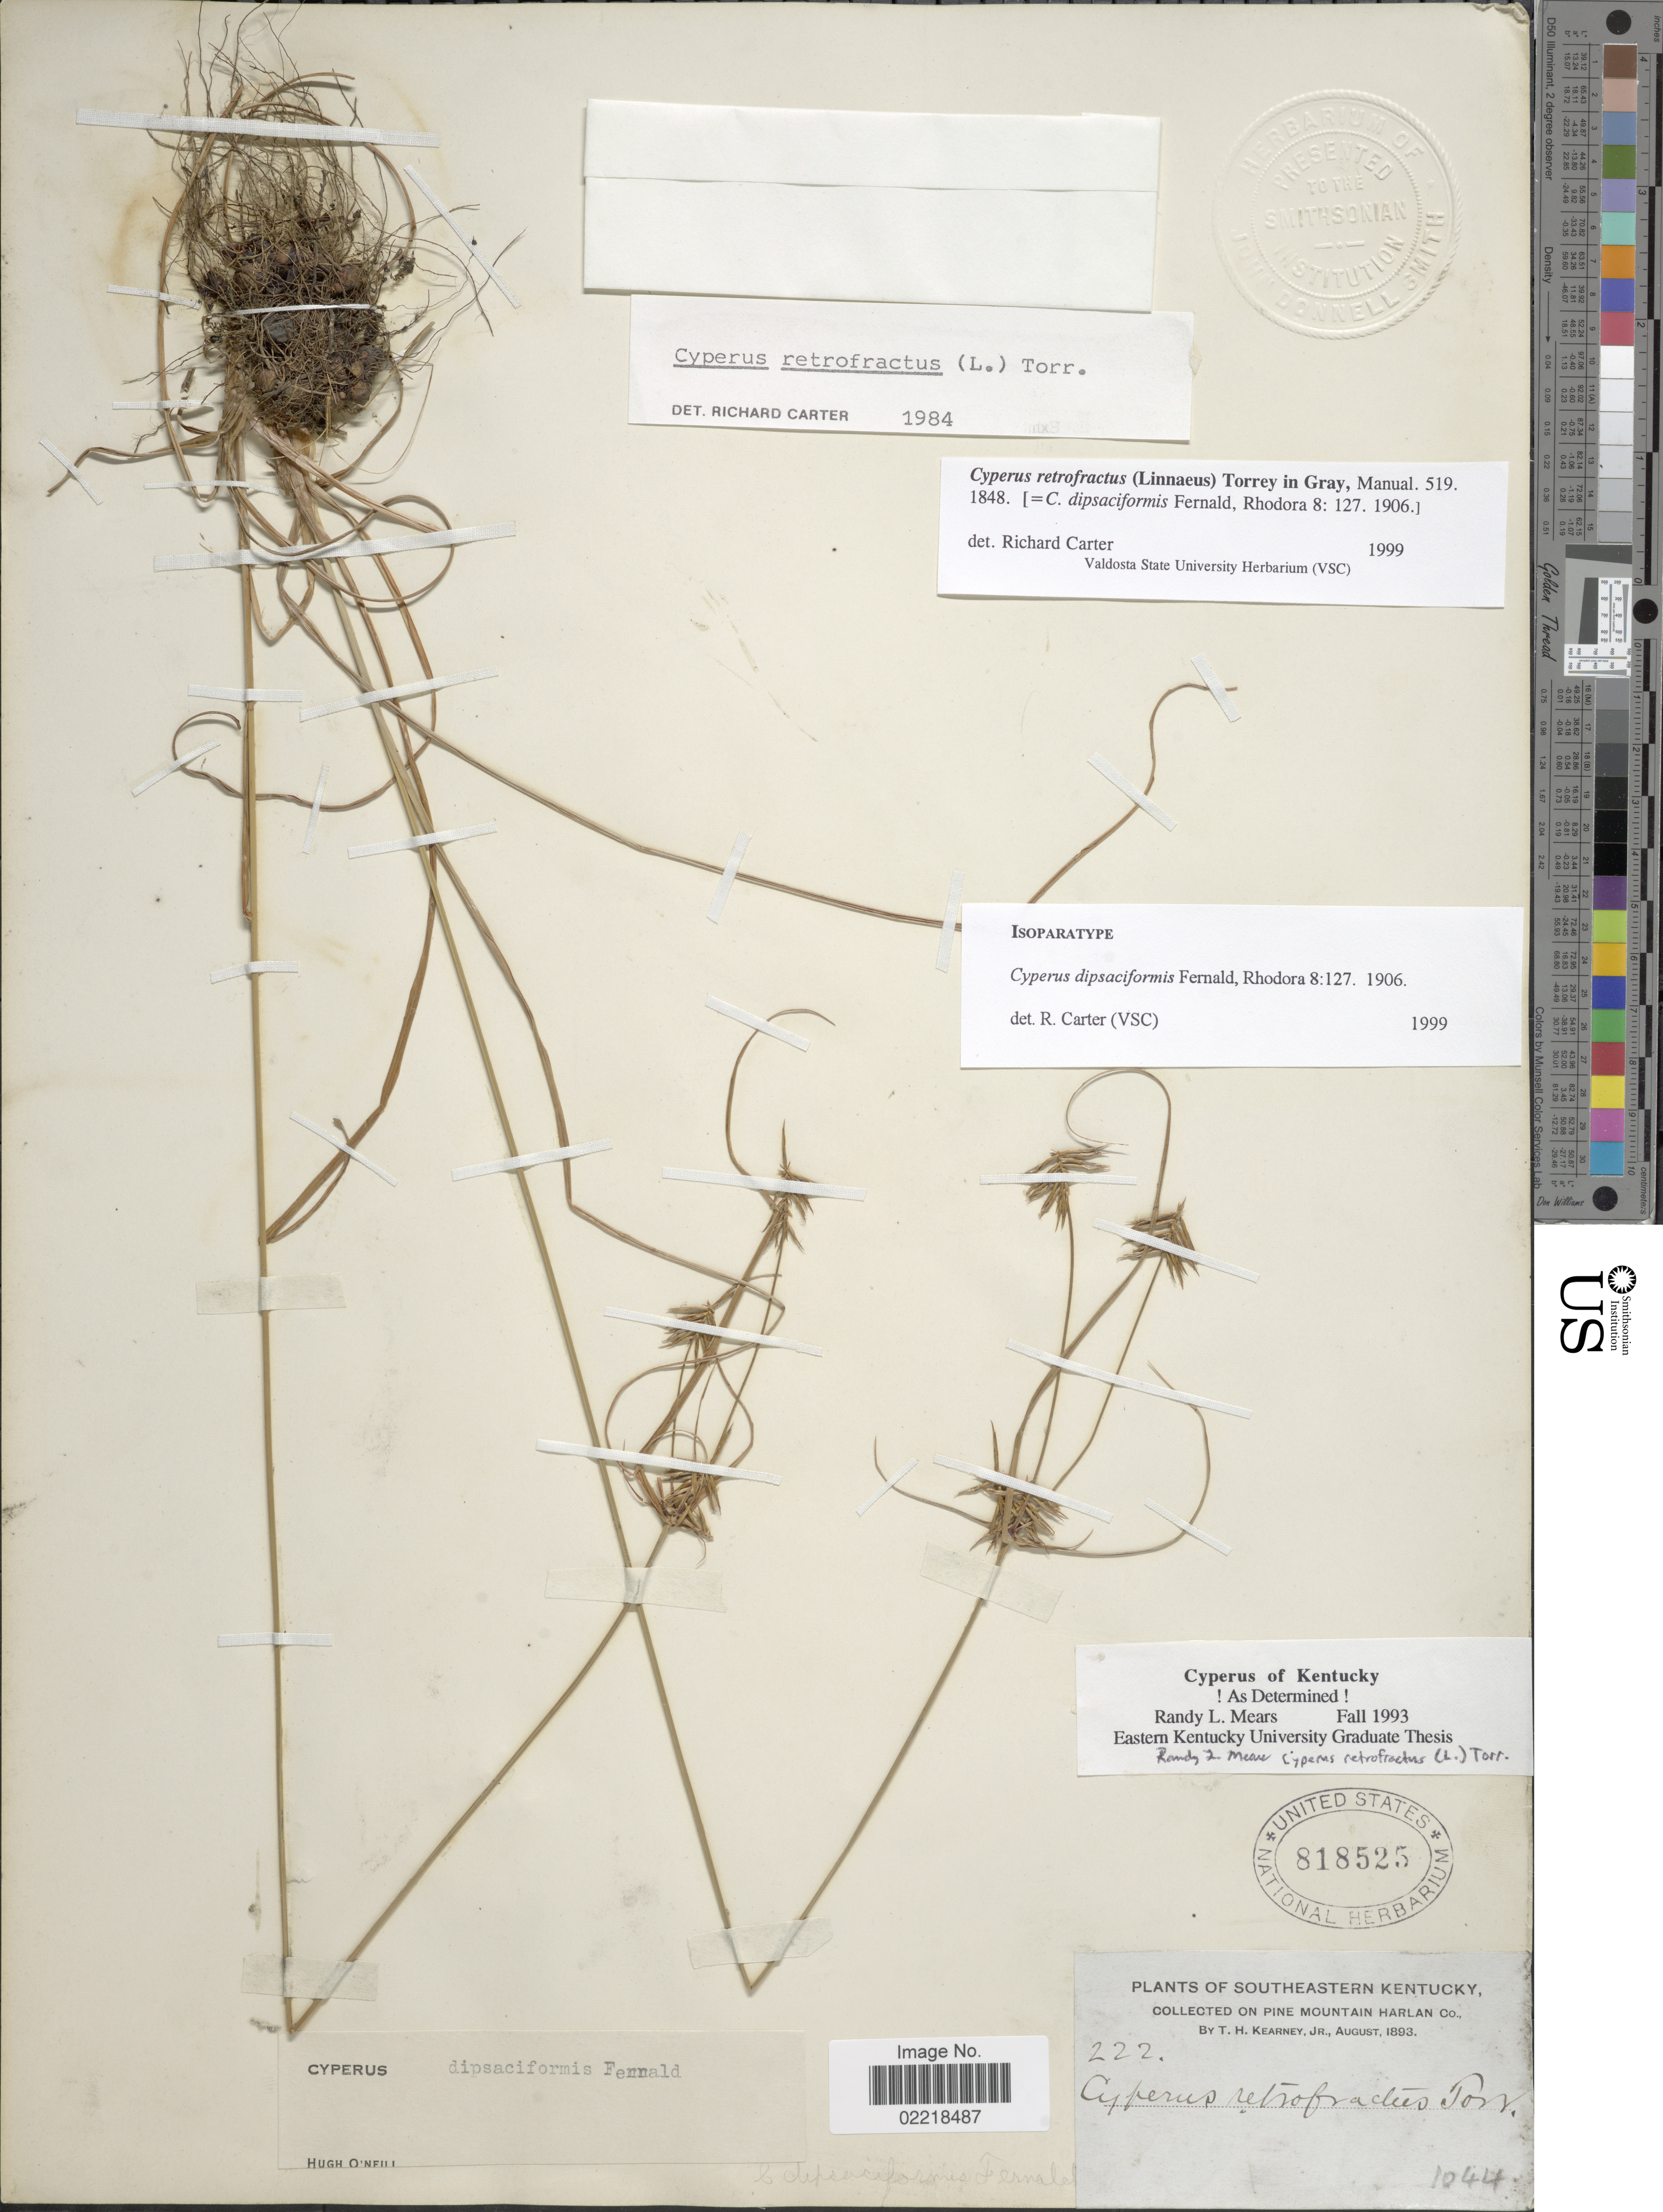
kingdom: Plantae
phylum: Tracheophyta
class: Liliopsida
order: Poales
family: Cyperaceae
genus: Cyperus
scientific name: Cyperus retrofractus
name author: (L.) Torr.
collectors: T. H. Kearney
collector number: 1044/222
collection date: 1893-08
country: United States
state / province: Kentucky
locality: Southeastern Kentucky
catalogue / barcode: US 818525